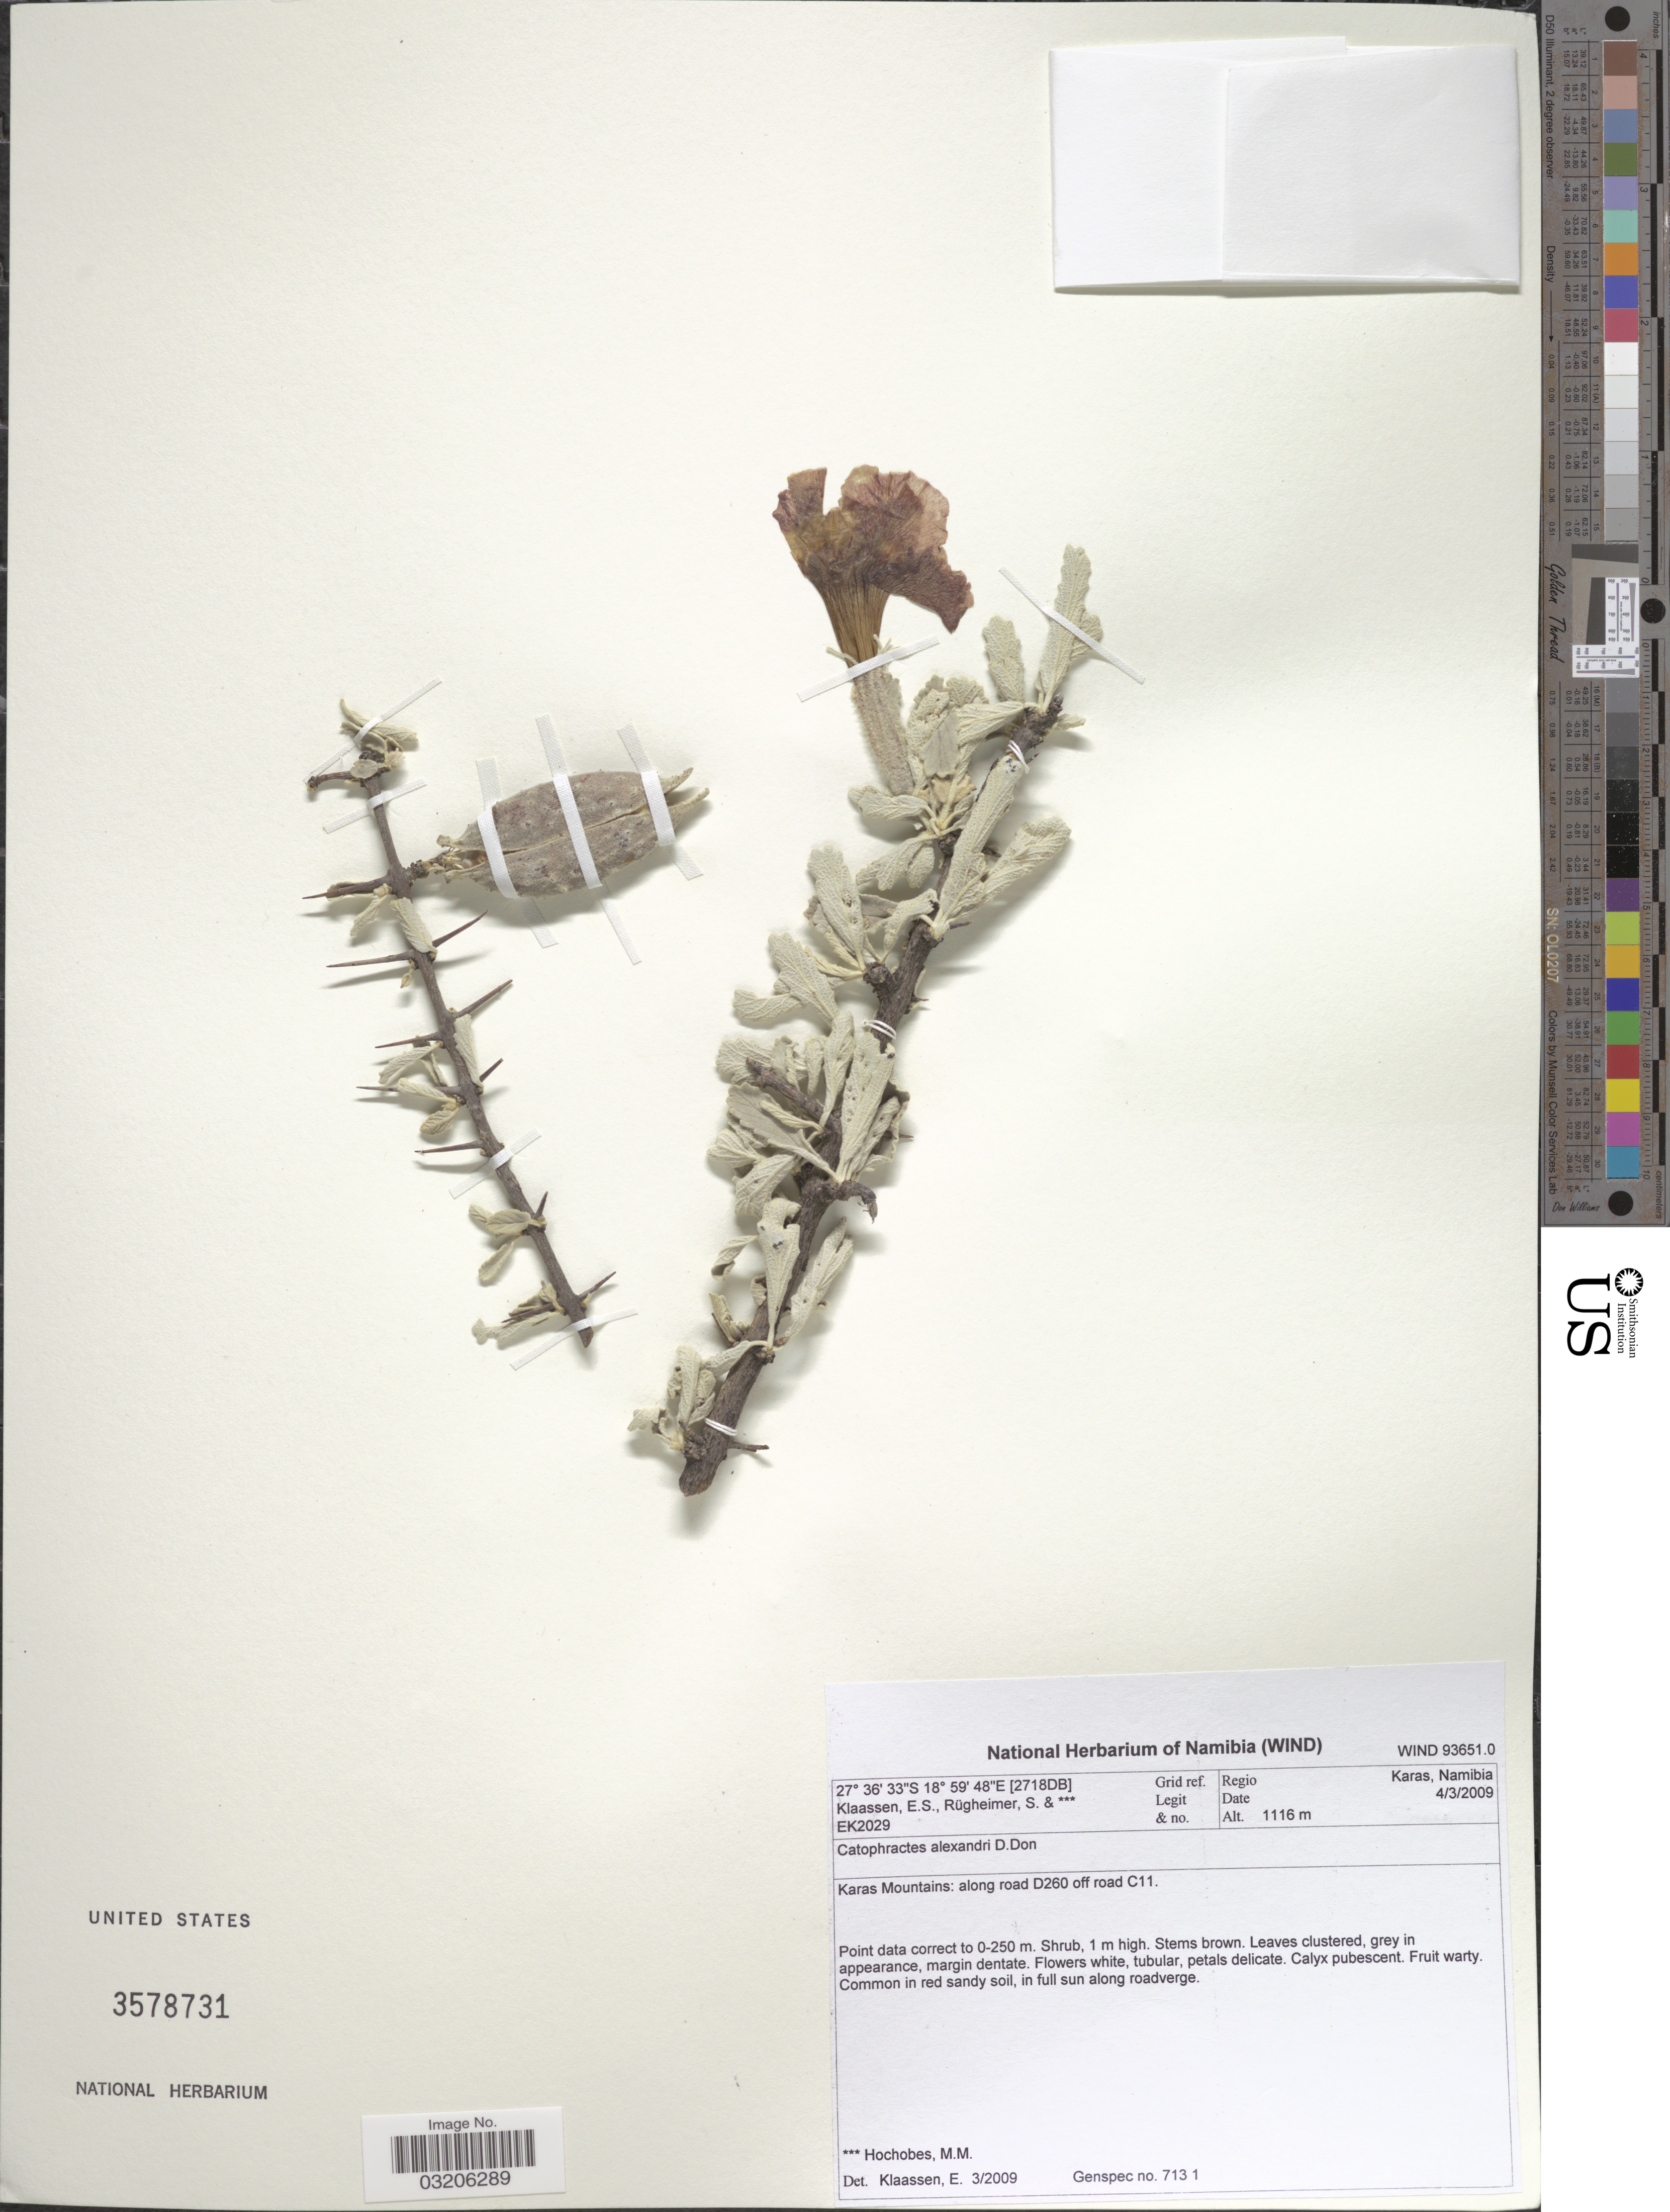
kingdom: Plantae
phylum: Tracheophyta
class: Magnoliopsida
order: Lamiales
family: Bignoniaceae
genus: Catophractes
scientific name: Catophractes alexandri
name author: D. Don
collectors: E. S. Klaassen, S. Rugheimer & M. Hochobes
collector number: EK2029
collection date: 2009-03-04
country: Namibia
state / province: Karas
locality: [2718DB] Grid ref. Regio Karas. Karas Mountains: along road D260 off road C11.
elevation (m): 1116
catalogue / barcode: US 3578731